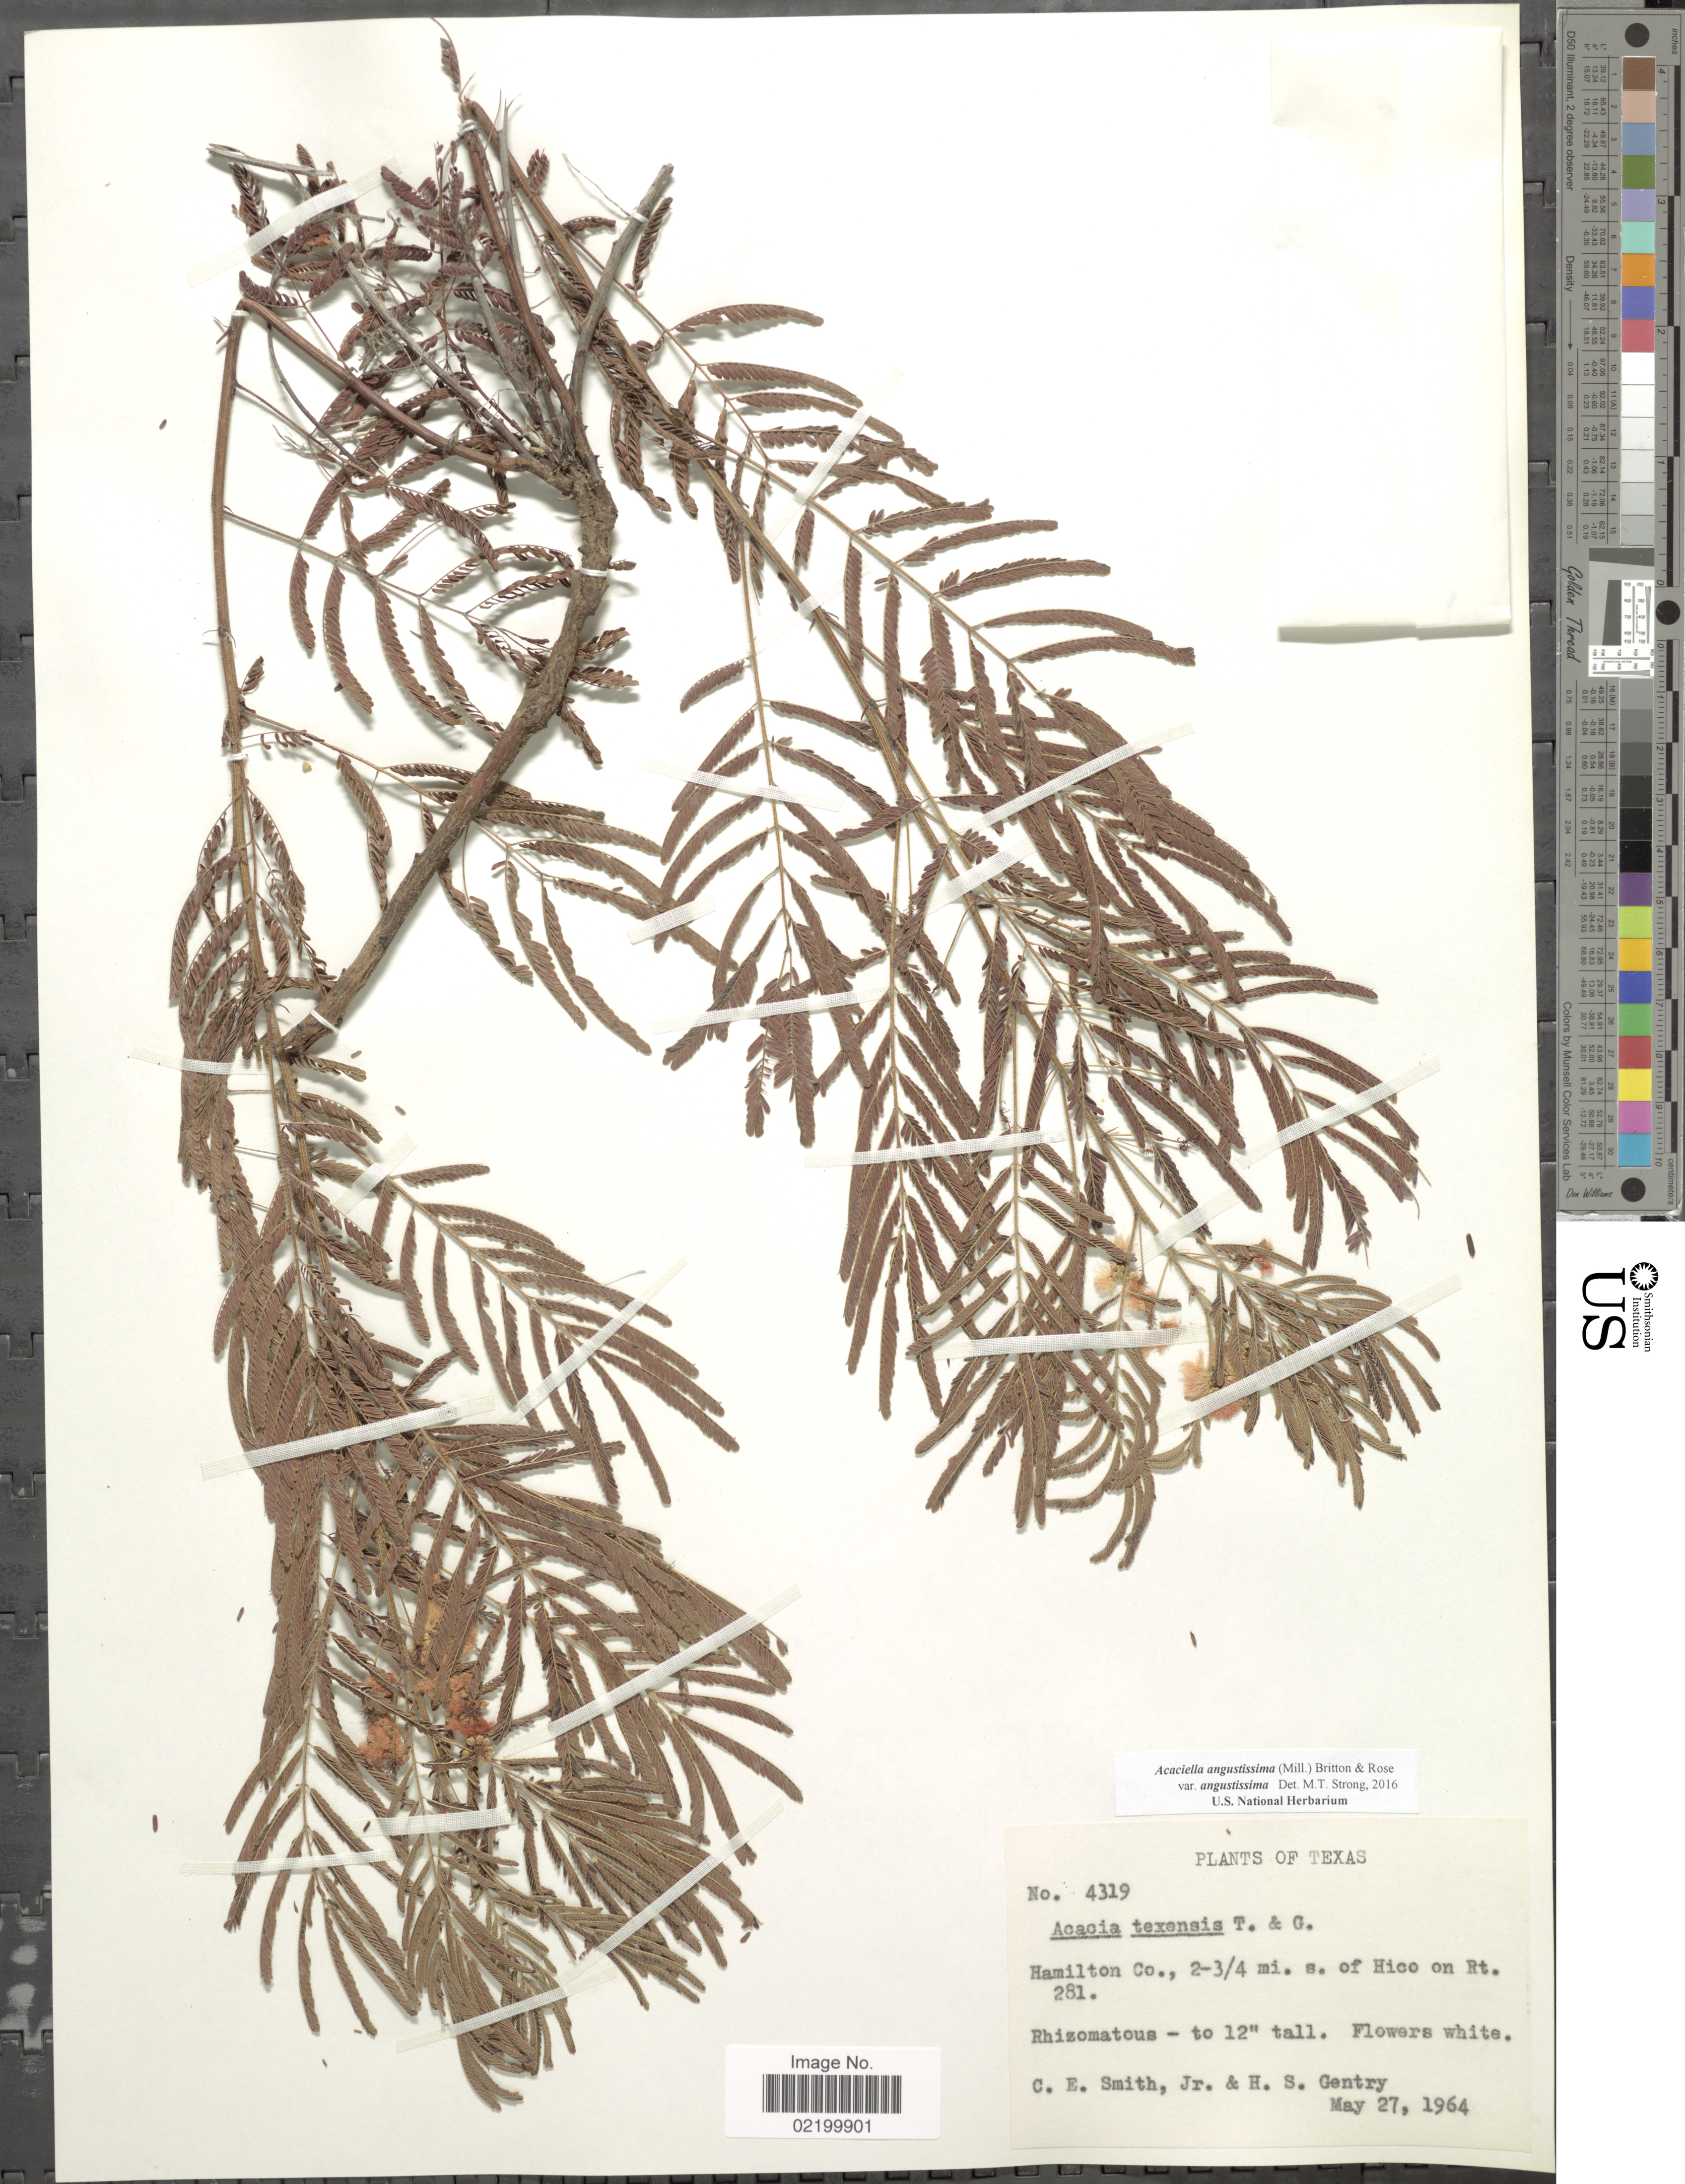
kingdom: Plantae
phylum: Tracheophyta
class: Magnoliopsida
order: Fabales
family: Fabaceae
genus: Acaciella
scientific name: Acaciella angustissima var. angustissima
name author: (Mill.) Britton & Rose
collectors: C. E. Smith Jr. & H. S. Gentry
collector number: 4319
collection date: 1964-05-27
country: United States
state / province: Texas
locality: Hamilton Co., 2-3/4 mi, s, of Hico on Rt. 281